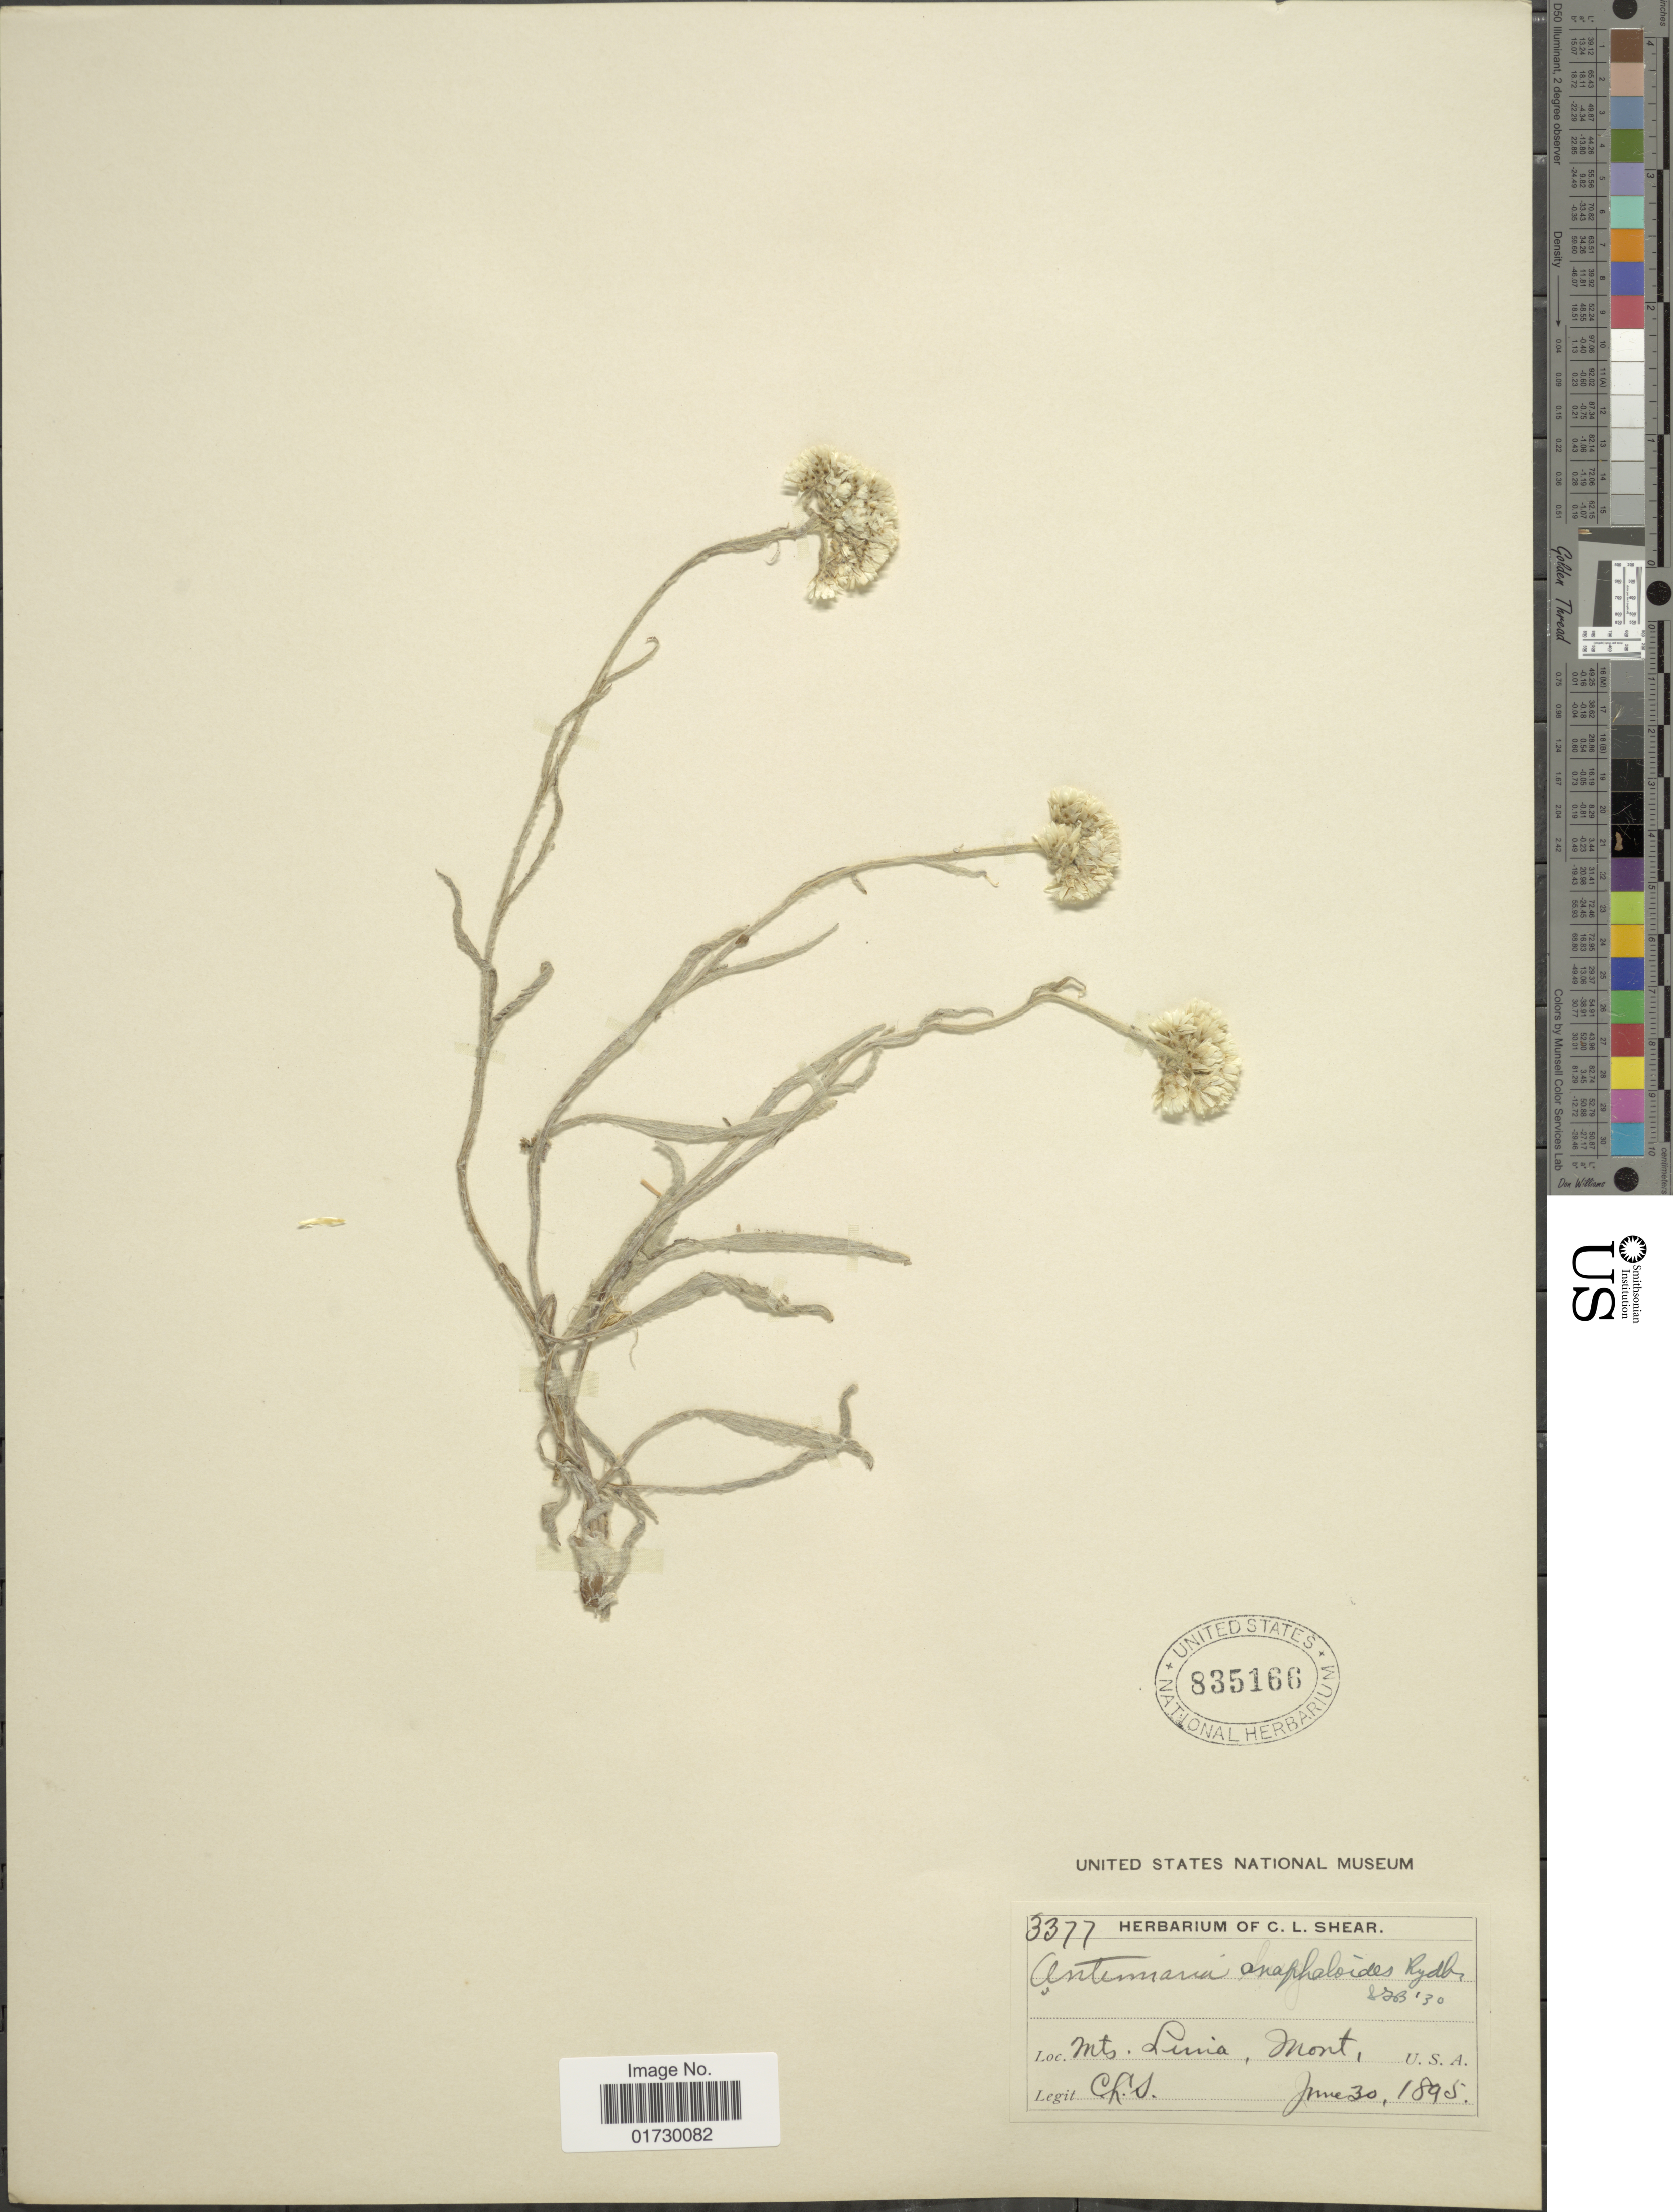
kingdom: Plantae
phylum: Tracheophyta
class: Magnoliopsida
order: Asterales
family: Asteraceae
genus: Antennaria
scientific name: Antennaria anaphaloides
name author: Rydb.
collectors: C. L. Shear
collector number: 3377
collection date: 1895-06-30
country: United States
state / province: Montana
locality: Mts. Lucia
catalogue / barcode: US 835166